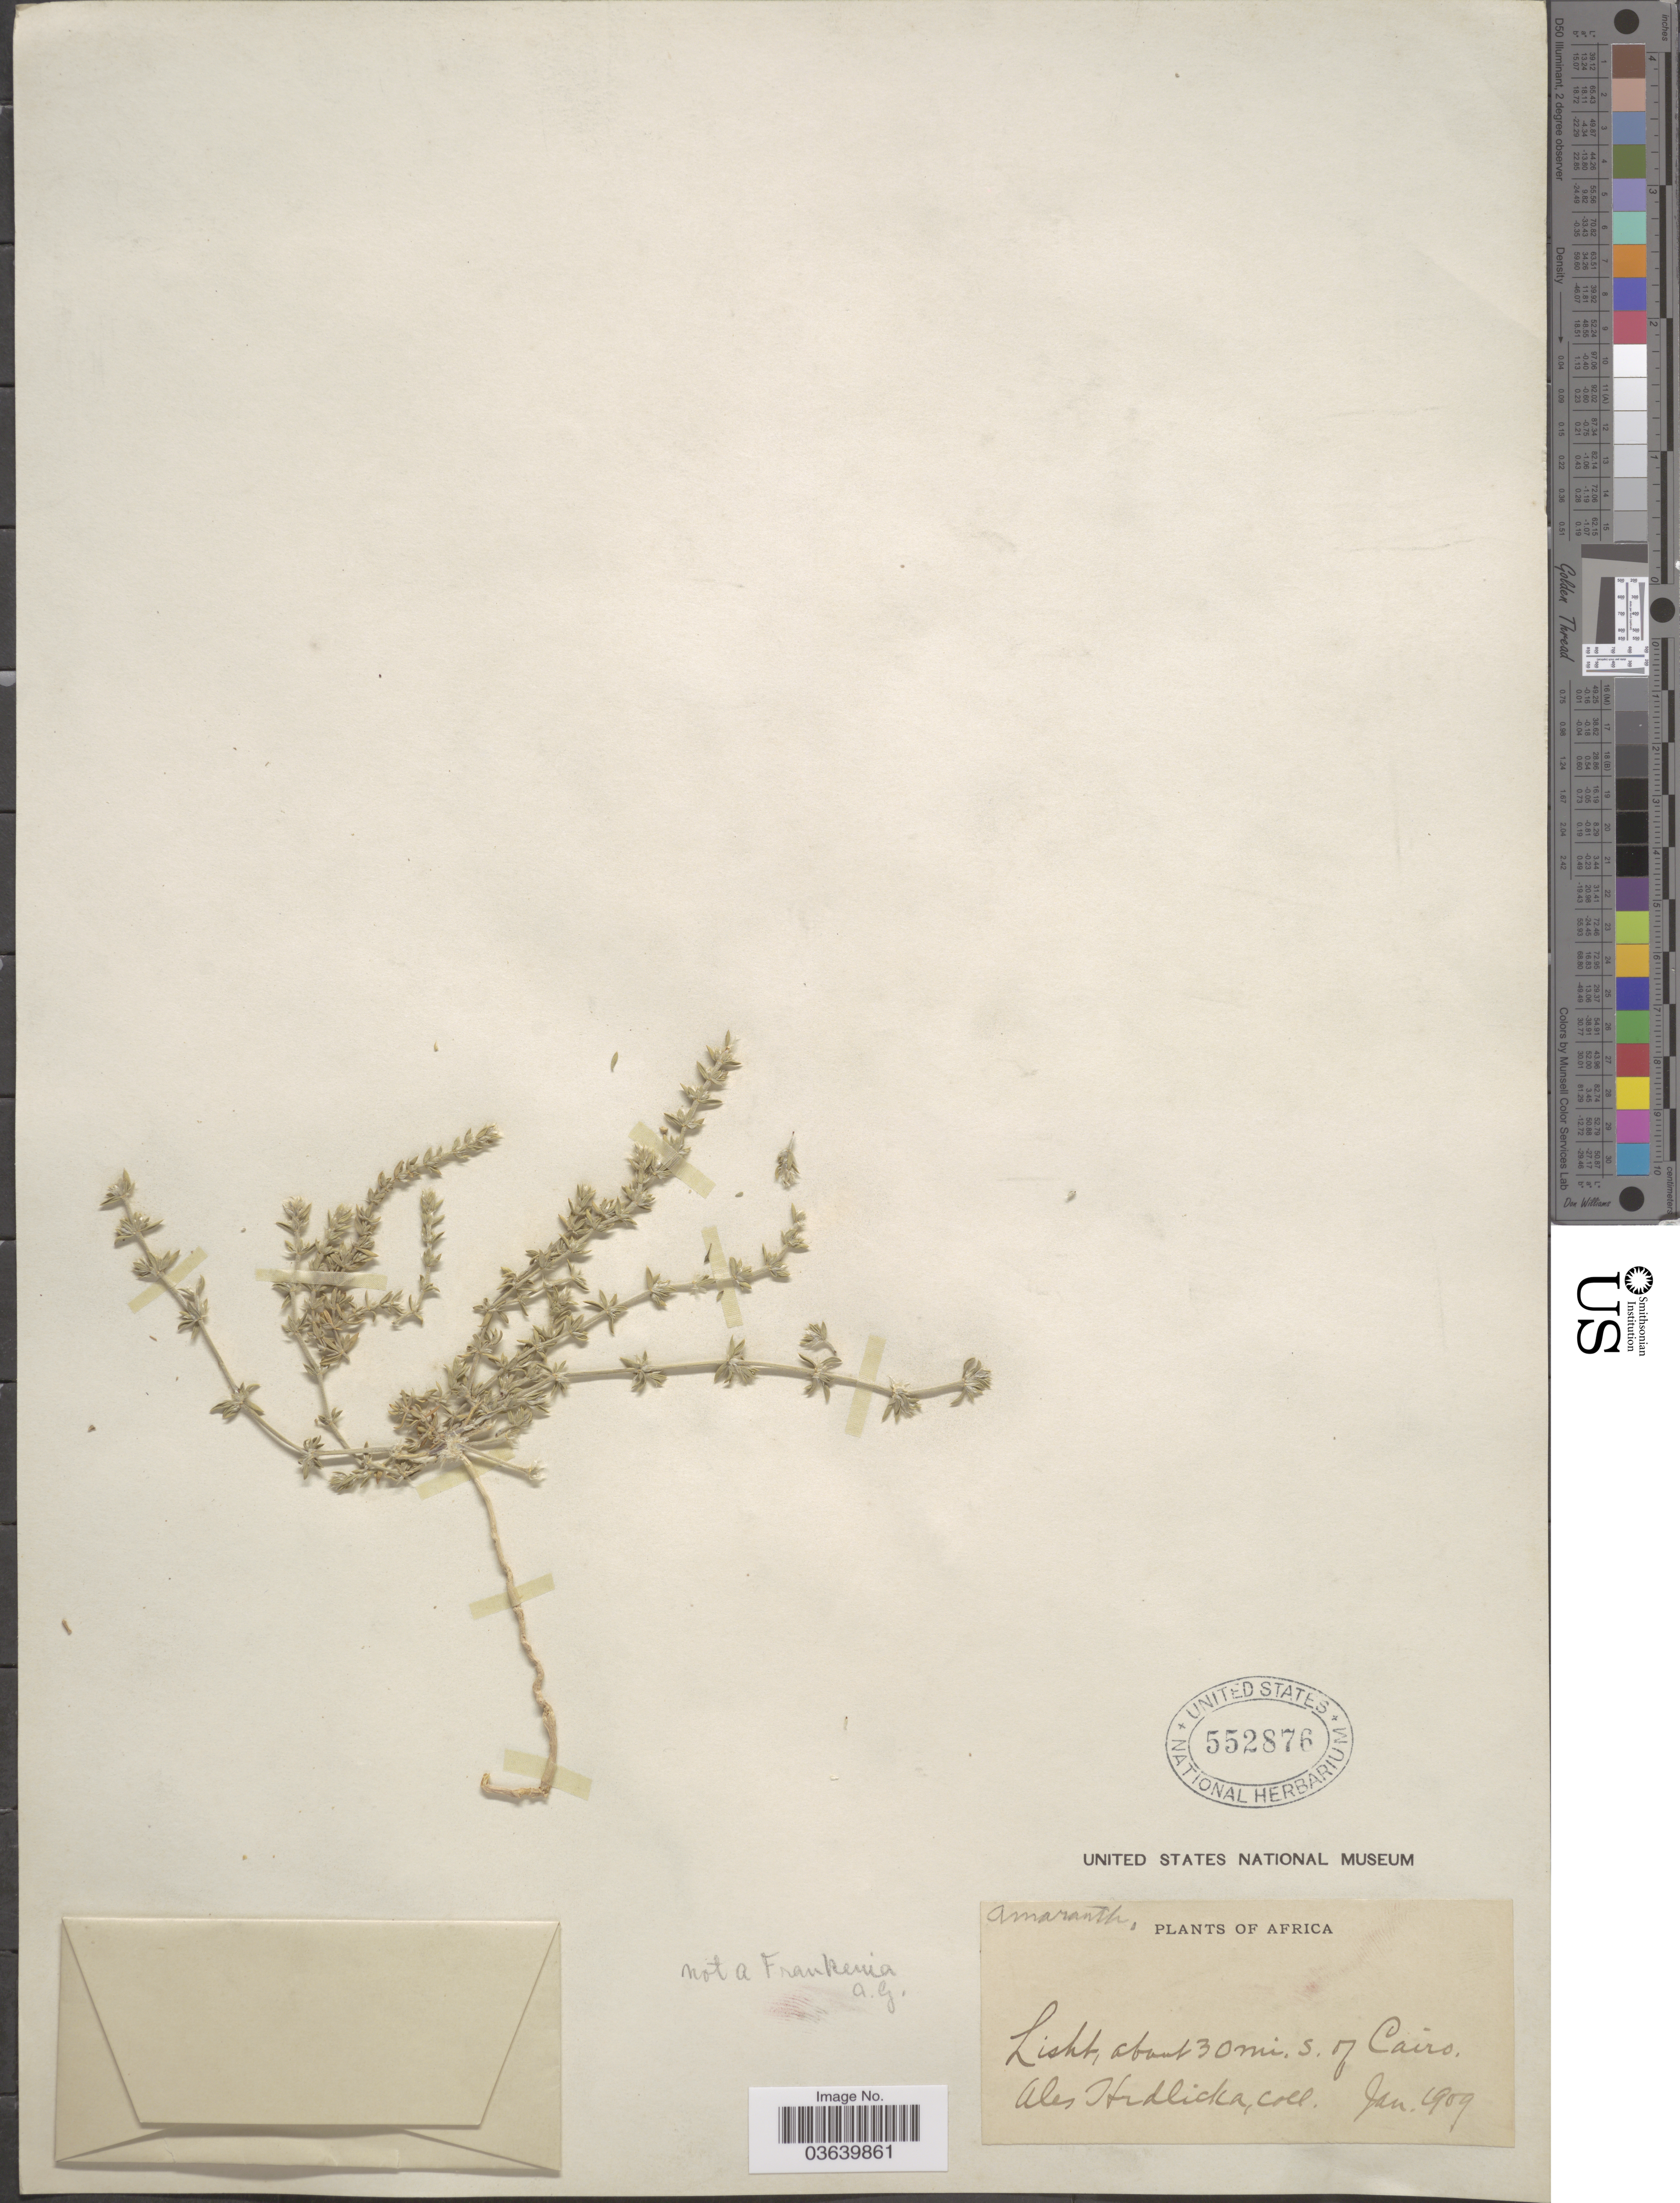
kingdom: Plantae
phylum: Tracheophyta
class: Magnoliopsida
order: Caryophyllales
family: Amaranthaceae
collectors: A. Hrdlicka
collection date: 1909-01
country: Egypt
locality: Africa. Lisht, about 30 mi. S. of Cairo.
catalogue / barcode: US 552876